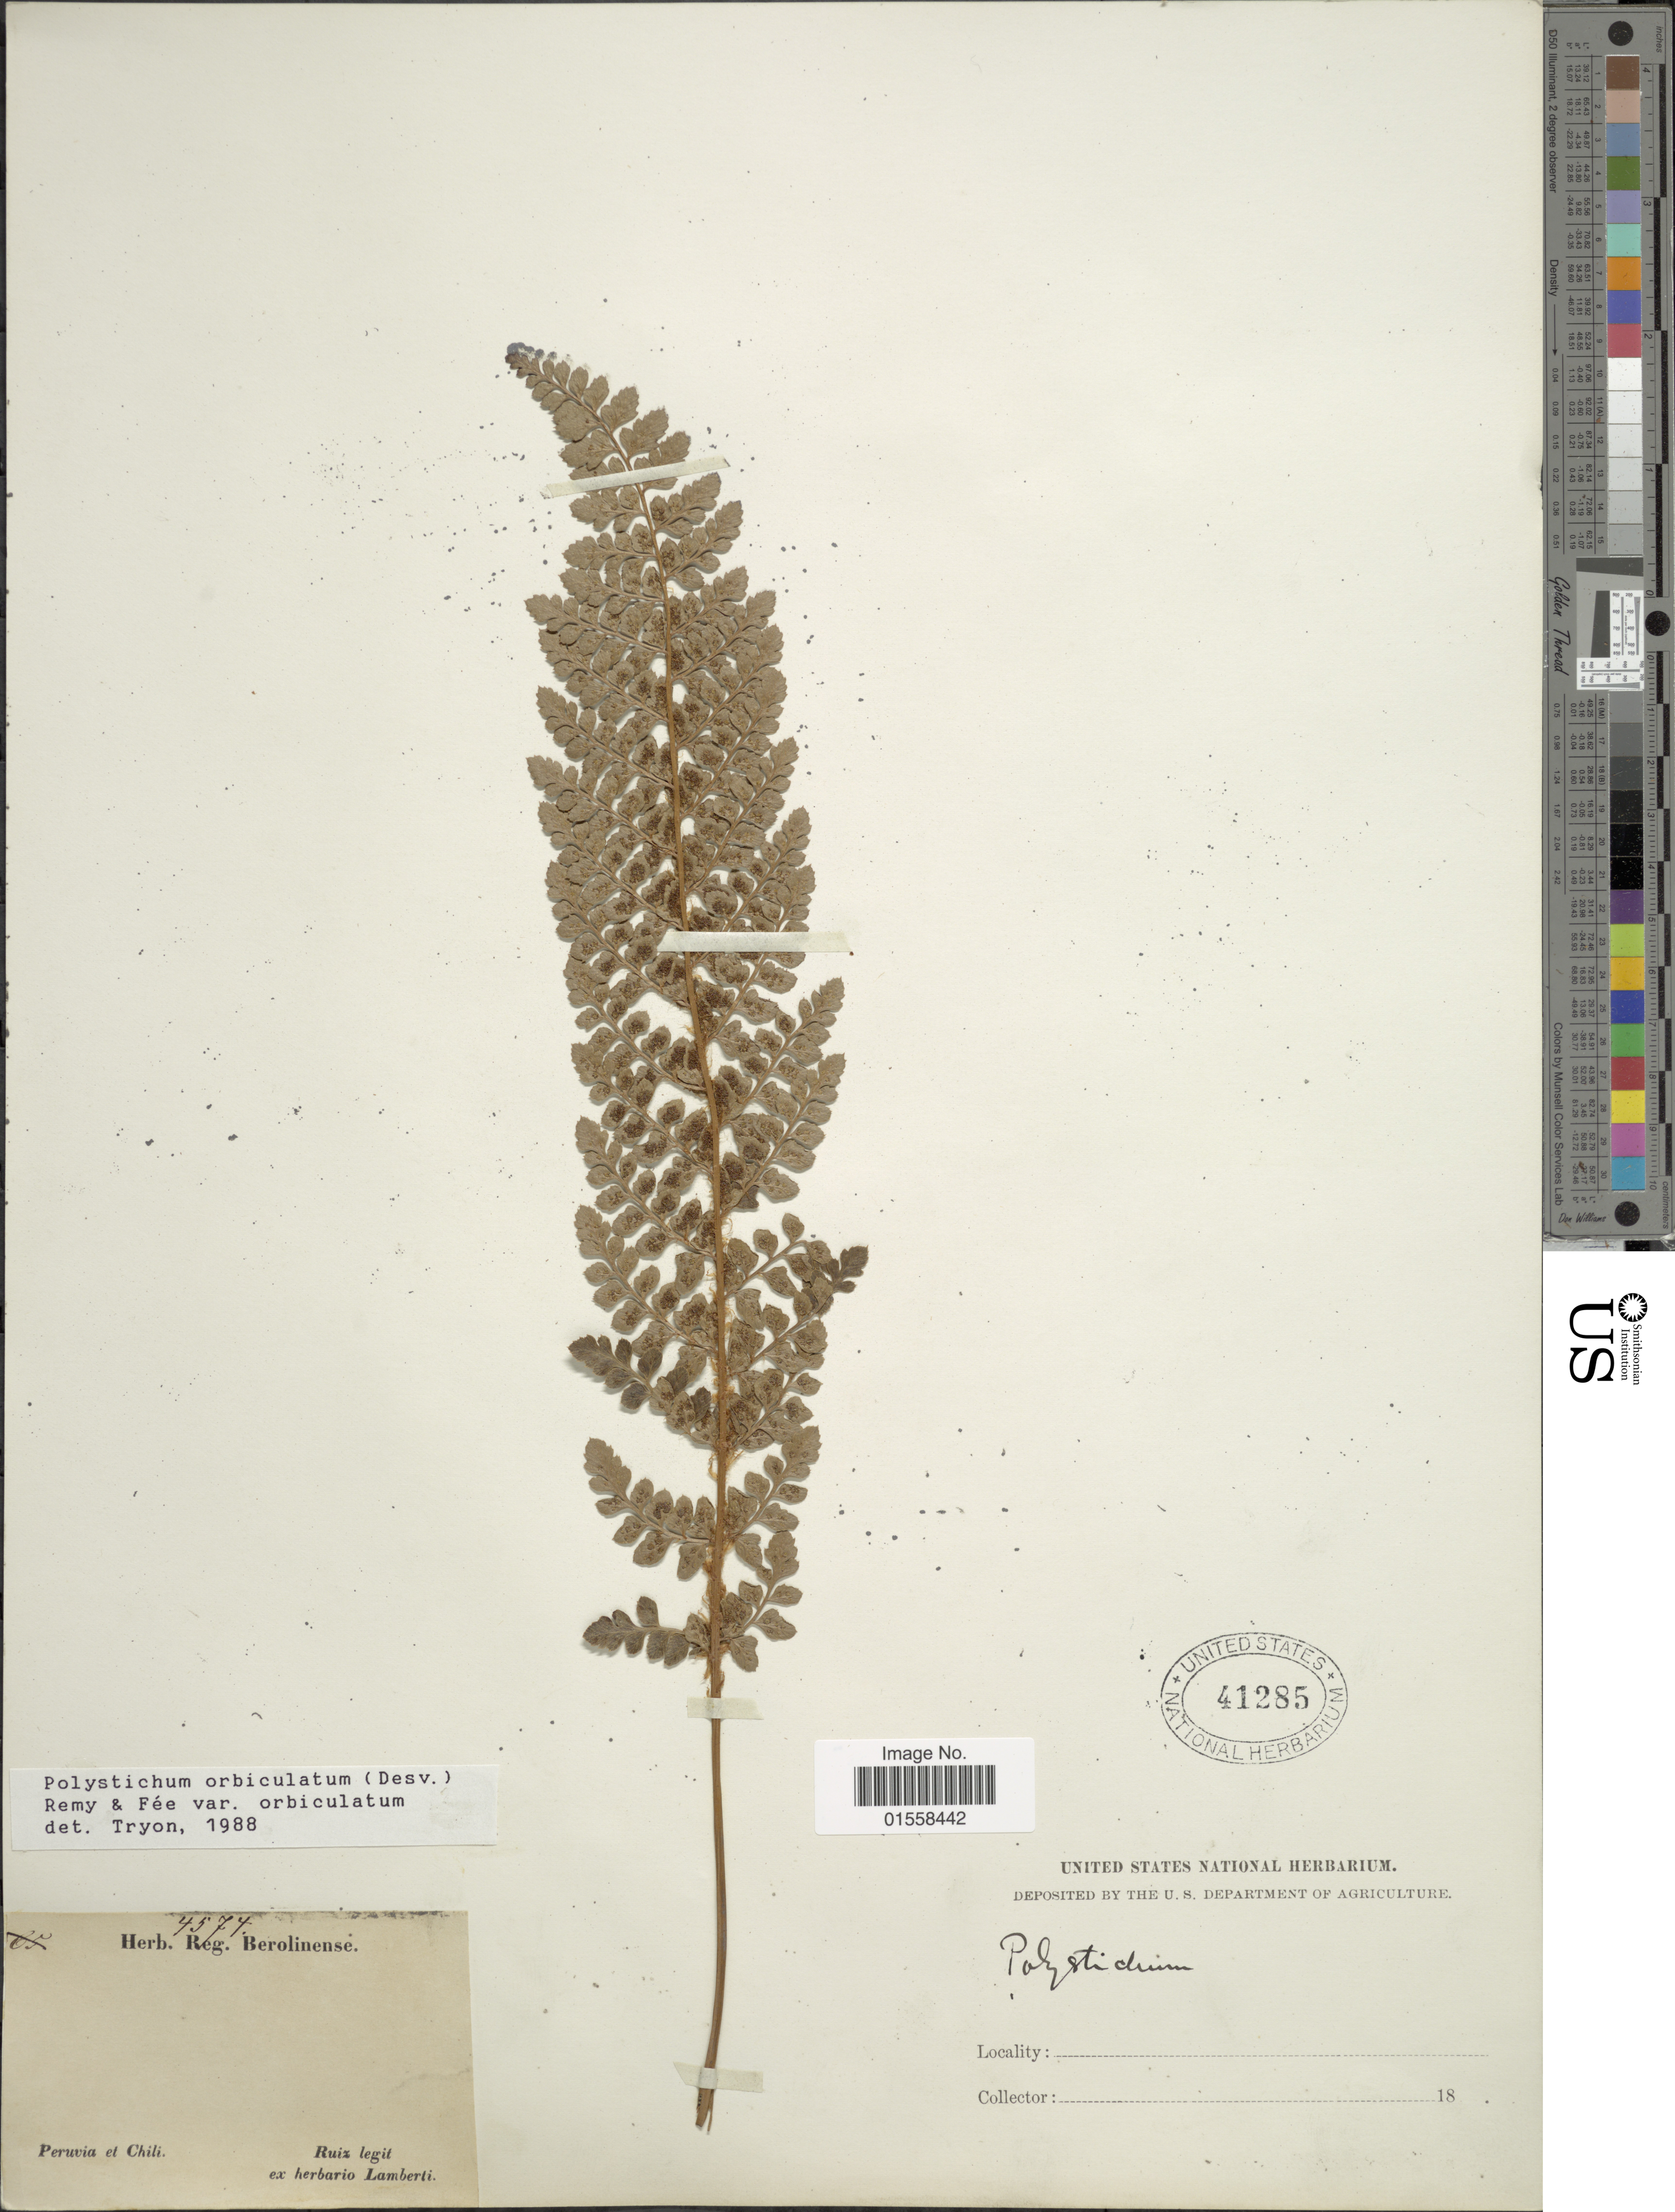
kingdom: Plantae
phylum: Tracheophyta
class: Polypodiopsida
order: Polypodiales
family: Dryopteridaceae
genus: Polystichum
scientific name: Polystichum orbiculatum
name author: (Desv.) J. Rémy & Fée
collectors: Ruiz, --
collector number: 4574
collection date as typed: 18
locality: Peruvia et Chili.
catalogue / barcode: US 41285